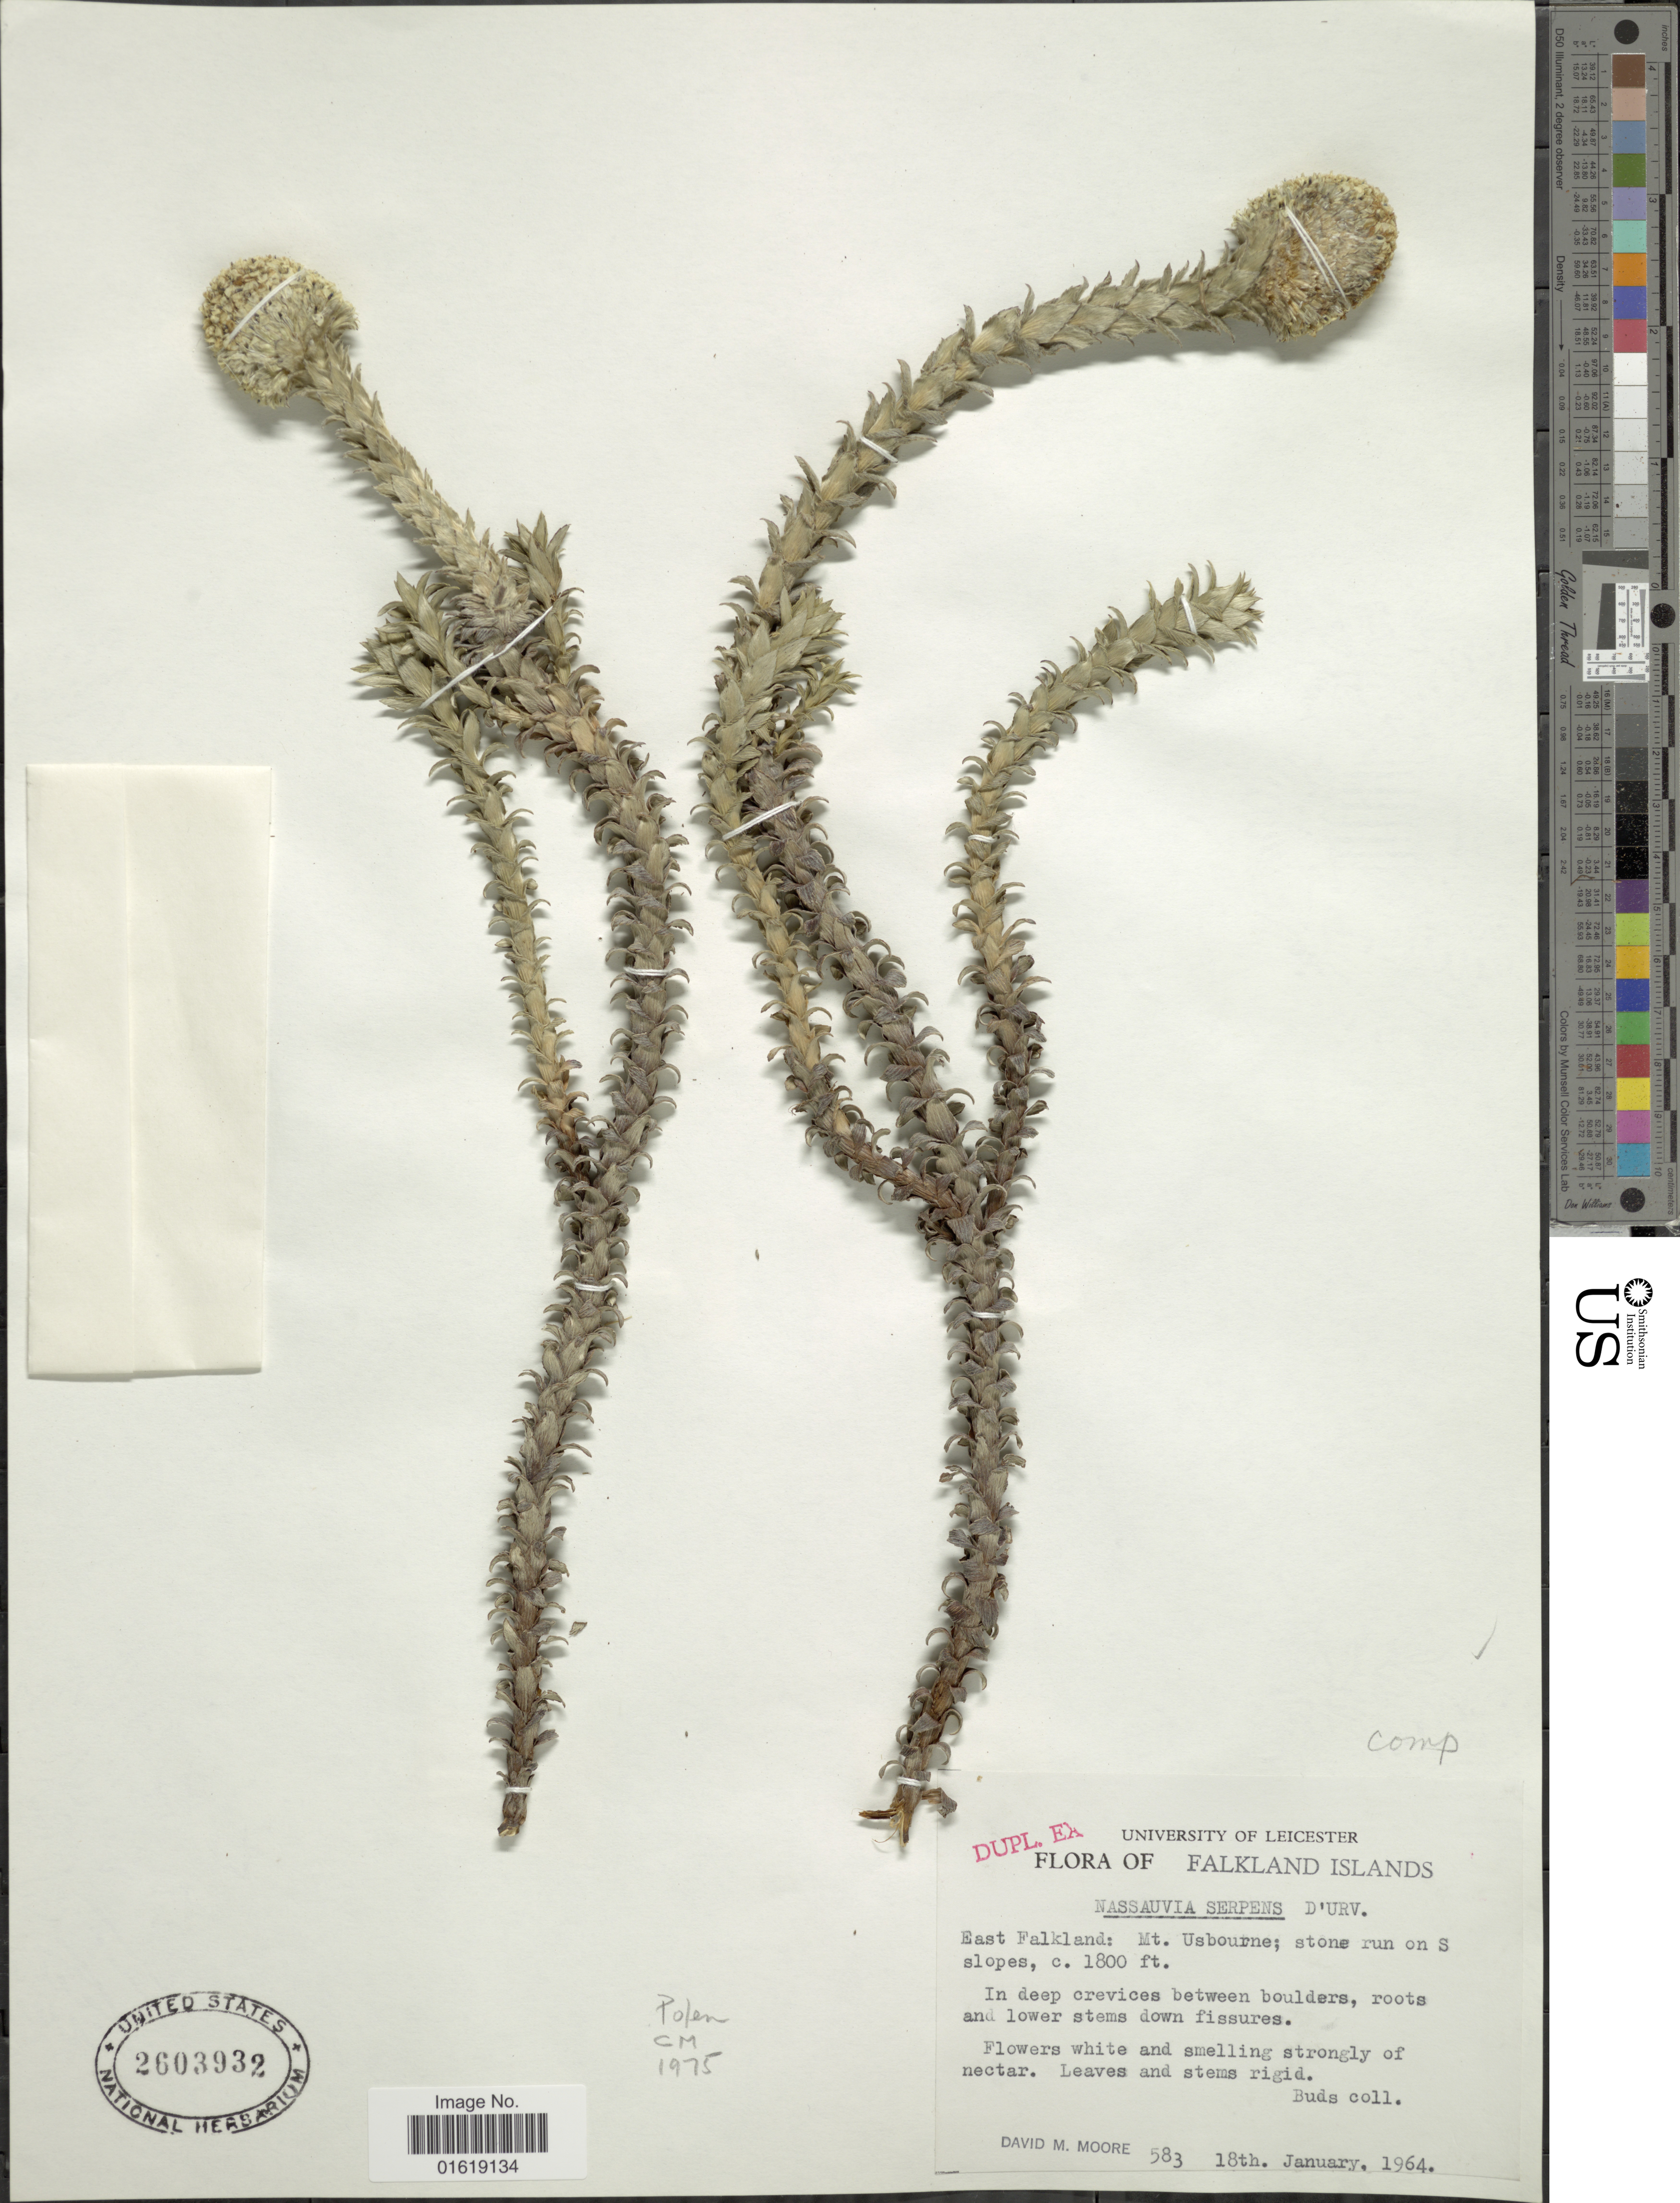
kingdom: Plantae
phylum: Tracheophyta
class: Magnoliopsida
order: Asterales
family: Asteraceae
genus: Nassauvia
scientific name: Nassauvia serpens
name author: d'Urv.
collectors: D. Moore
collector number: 583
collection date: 1964-01-18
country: Falkland Islands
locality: East Falkland: Mt. Usbourne; stone run on S slopes.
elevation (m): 549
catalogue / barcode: US 2603932